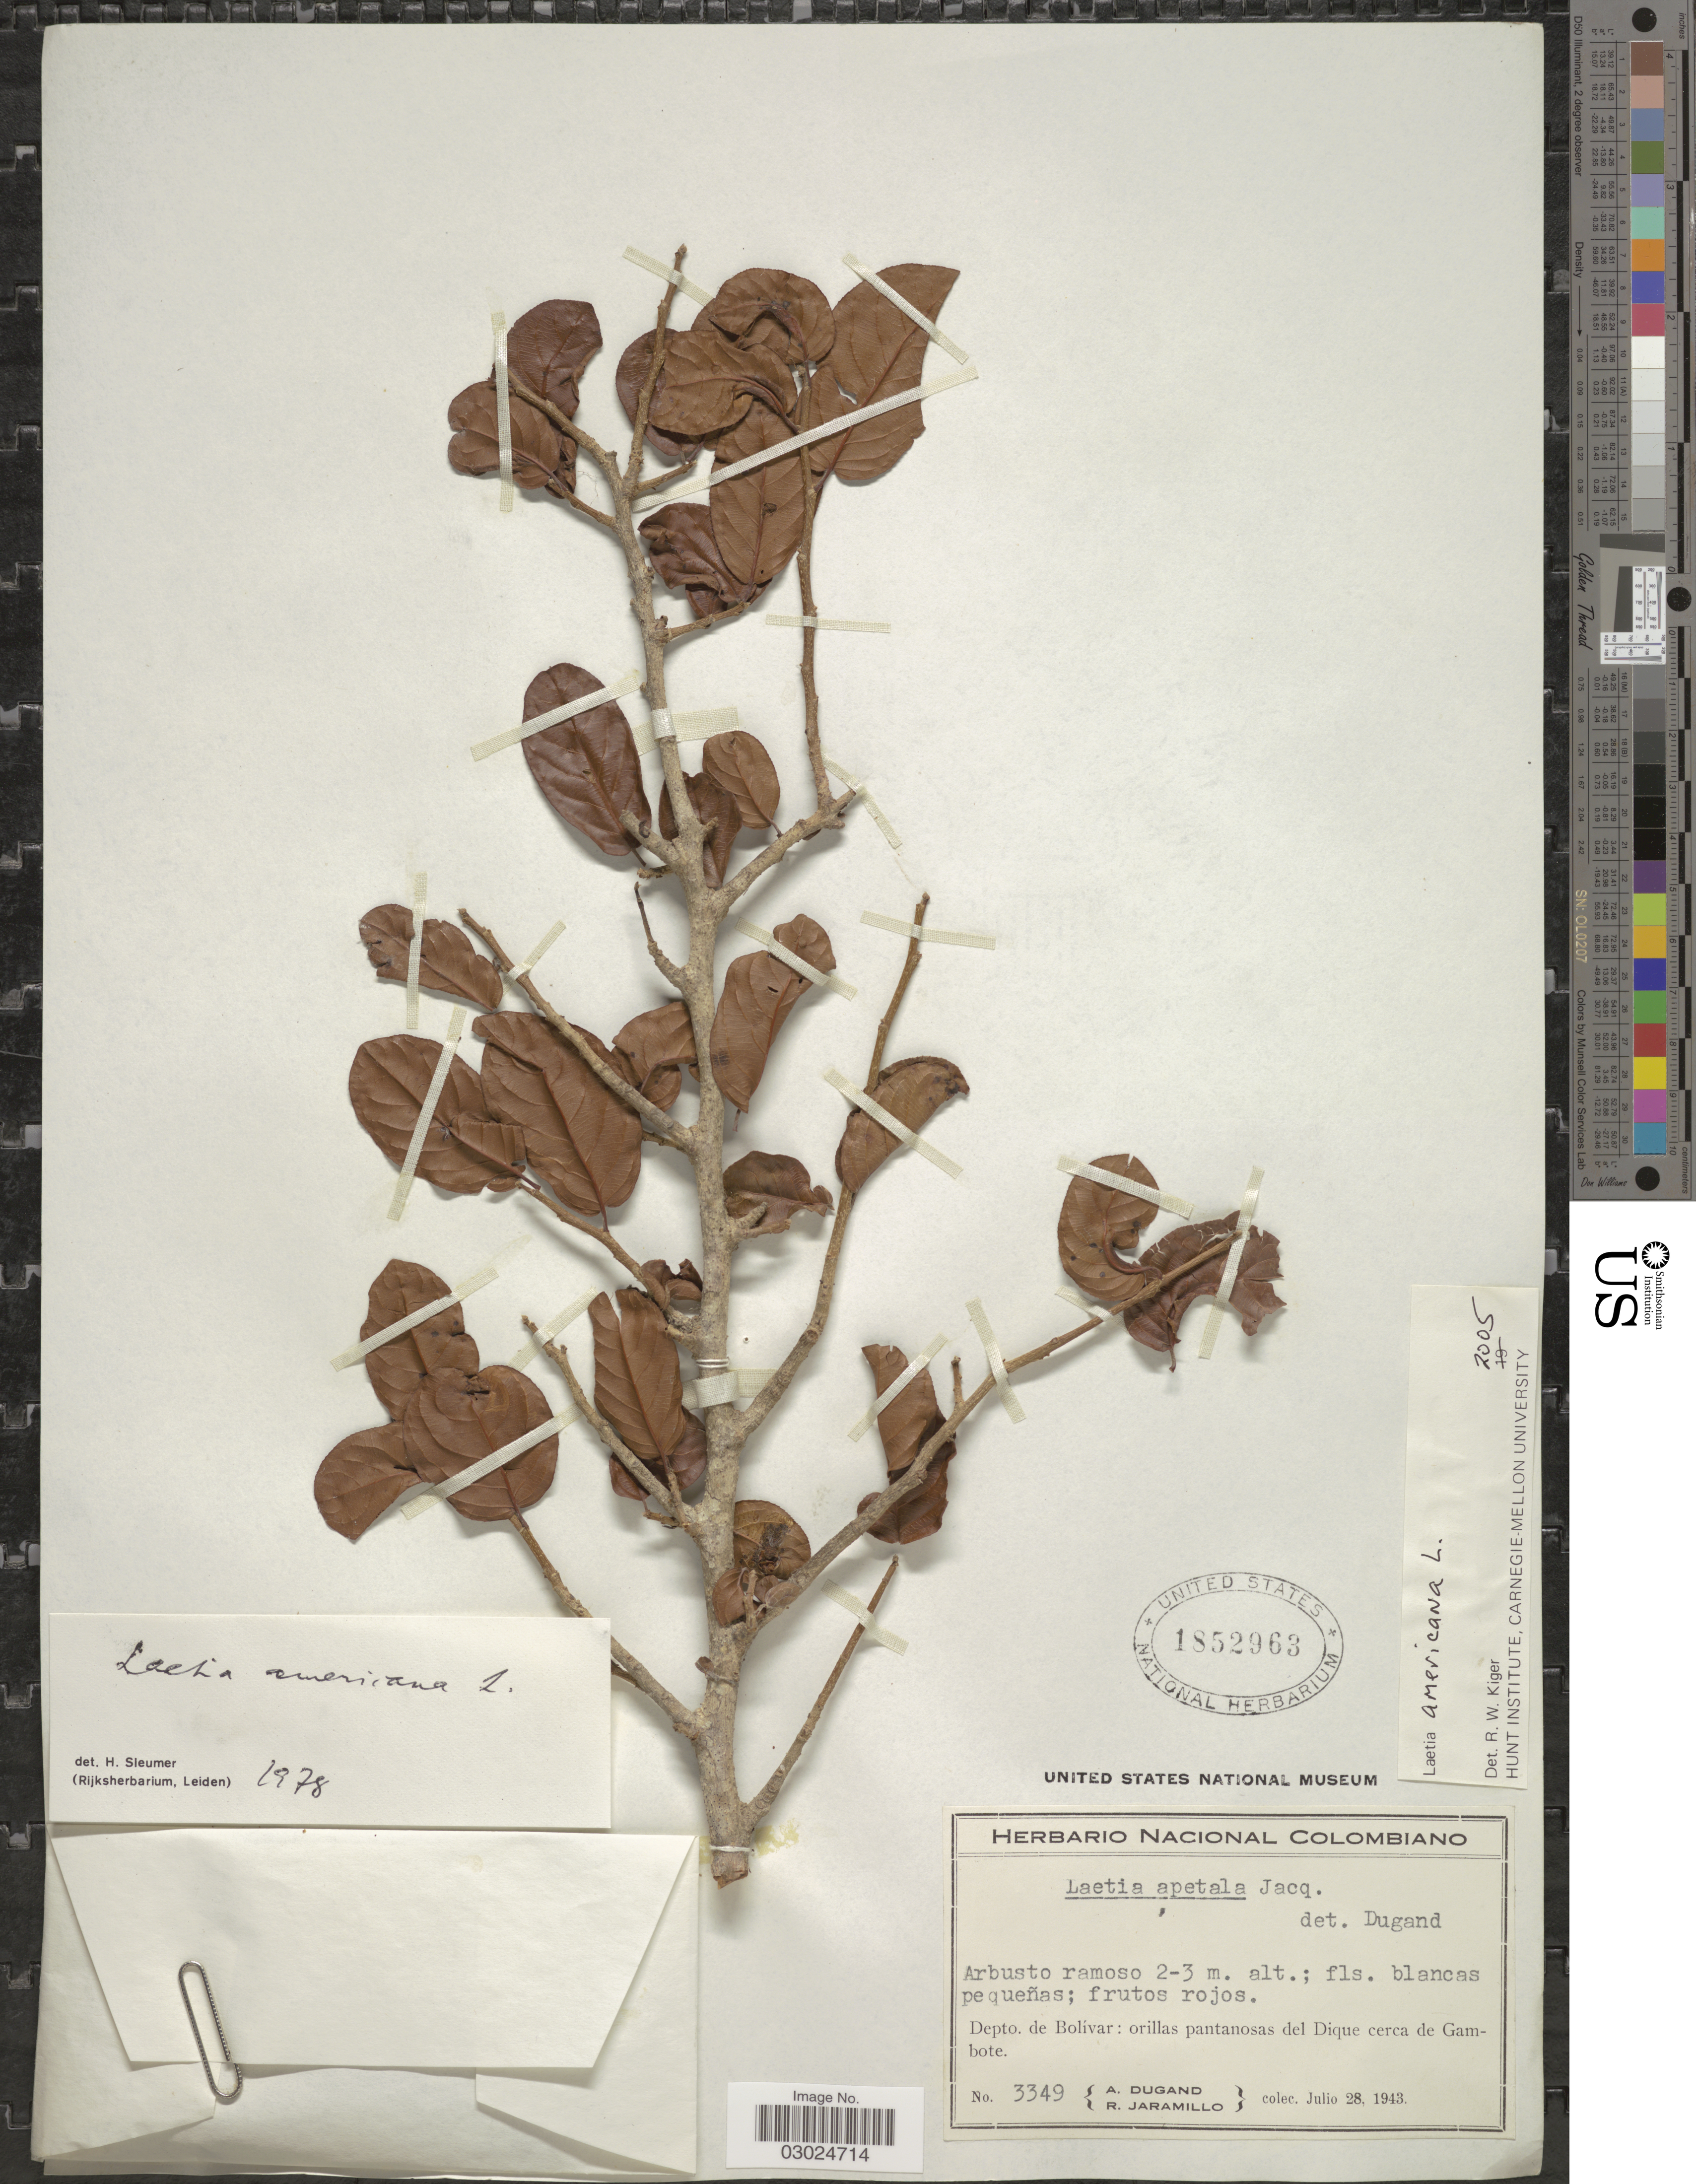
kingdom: Plantae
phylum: Tracheophyta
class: Magnoliopsida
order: Malpighiales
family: Salicaceae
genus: Laetia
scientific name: Laetia americana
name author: L.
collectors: A. Dugand & R. Jaramillo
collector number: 3349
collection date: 1943-07-28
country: Colombia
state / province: Bolívar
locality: Depto. de Bolívar: orillas pantanosas del Dique cerca de Gambote.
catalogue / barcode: US 1852963